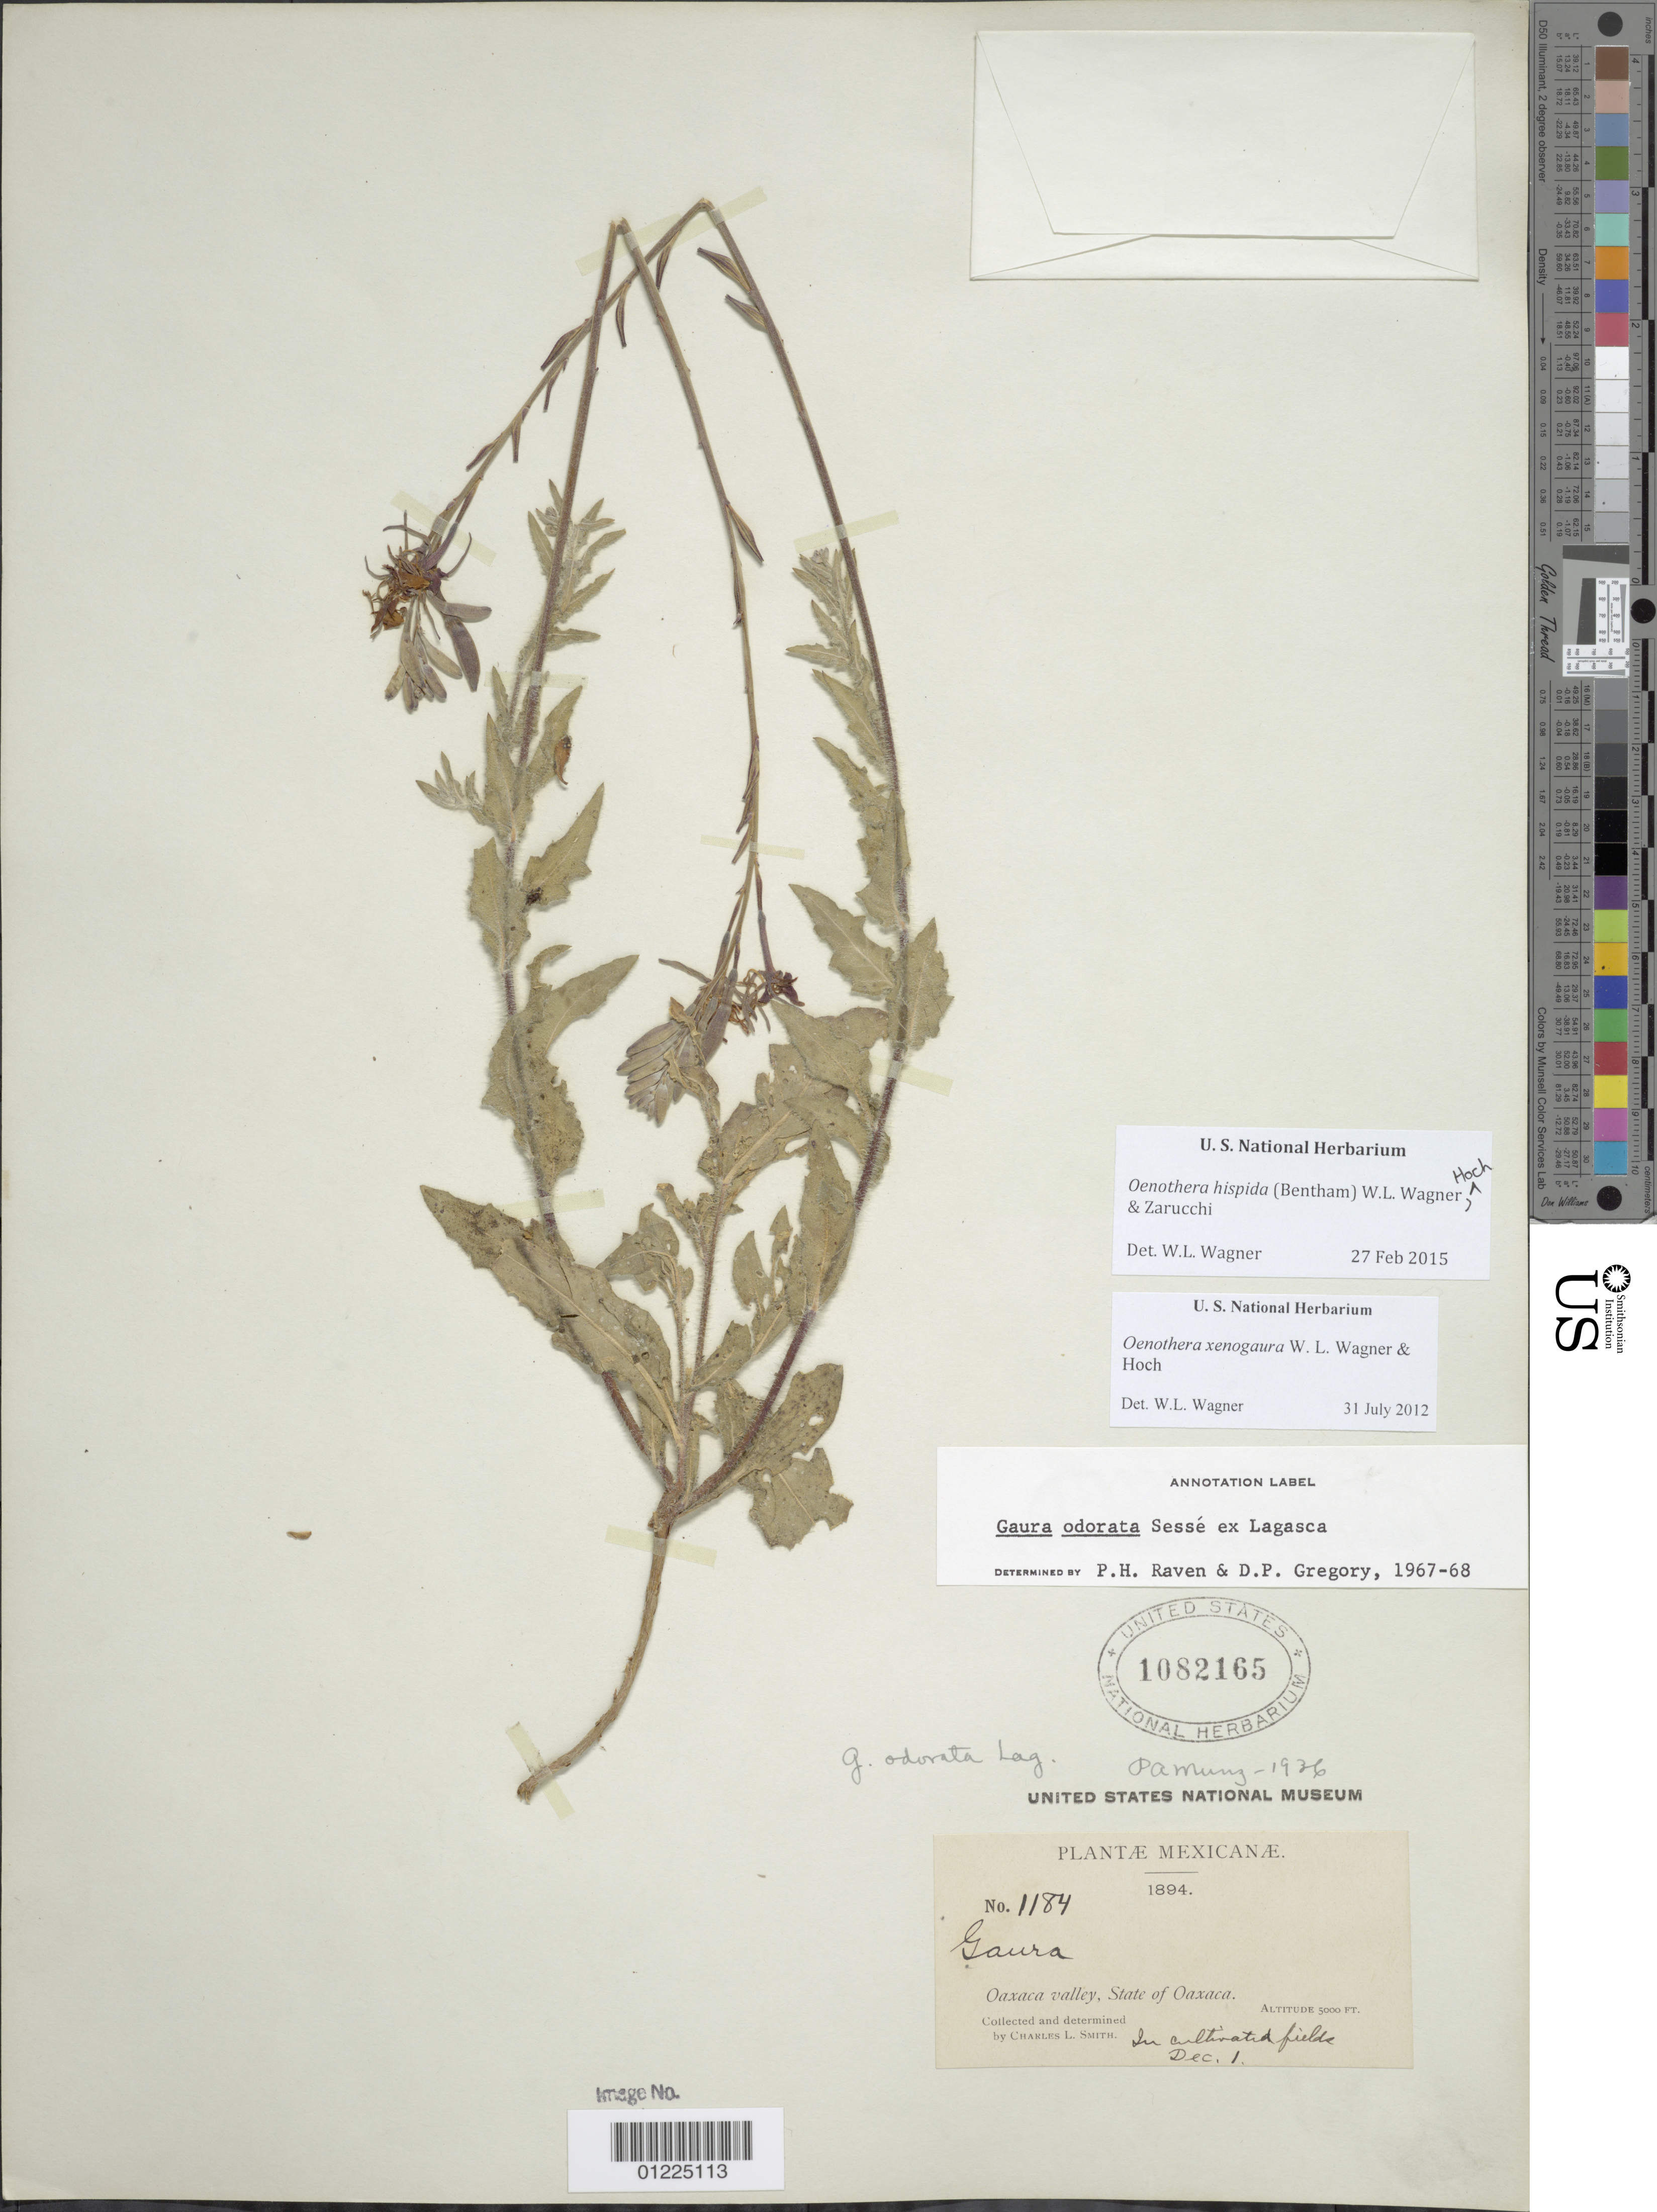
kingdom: Plantae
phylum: Tracheophyta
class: Magnoliopsida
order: Myrtales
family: Onagraceae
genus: Oenothera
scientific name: Oenothera hispida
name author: (Benth.) W.L. Wagner et al.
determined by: Wagner, W. L., (BOT), Smithsonian Institution - National Museum of Natural History (UNITED STATES)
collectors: L. C. Smith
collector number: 1184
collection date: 1894-12-01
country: Mexico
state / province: Oaxaca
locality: Oaxaca Valley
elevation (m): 1524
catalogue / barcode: US 1082165